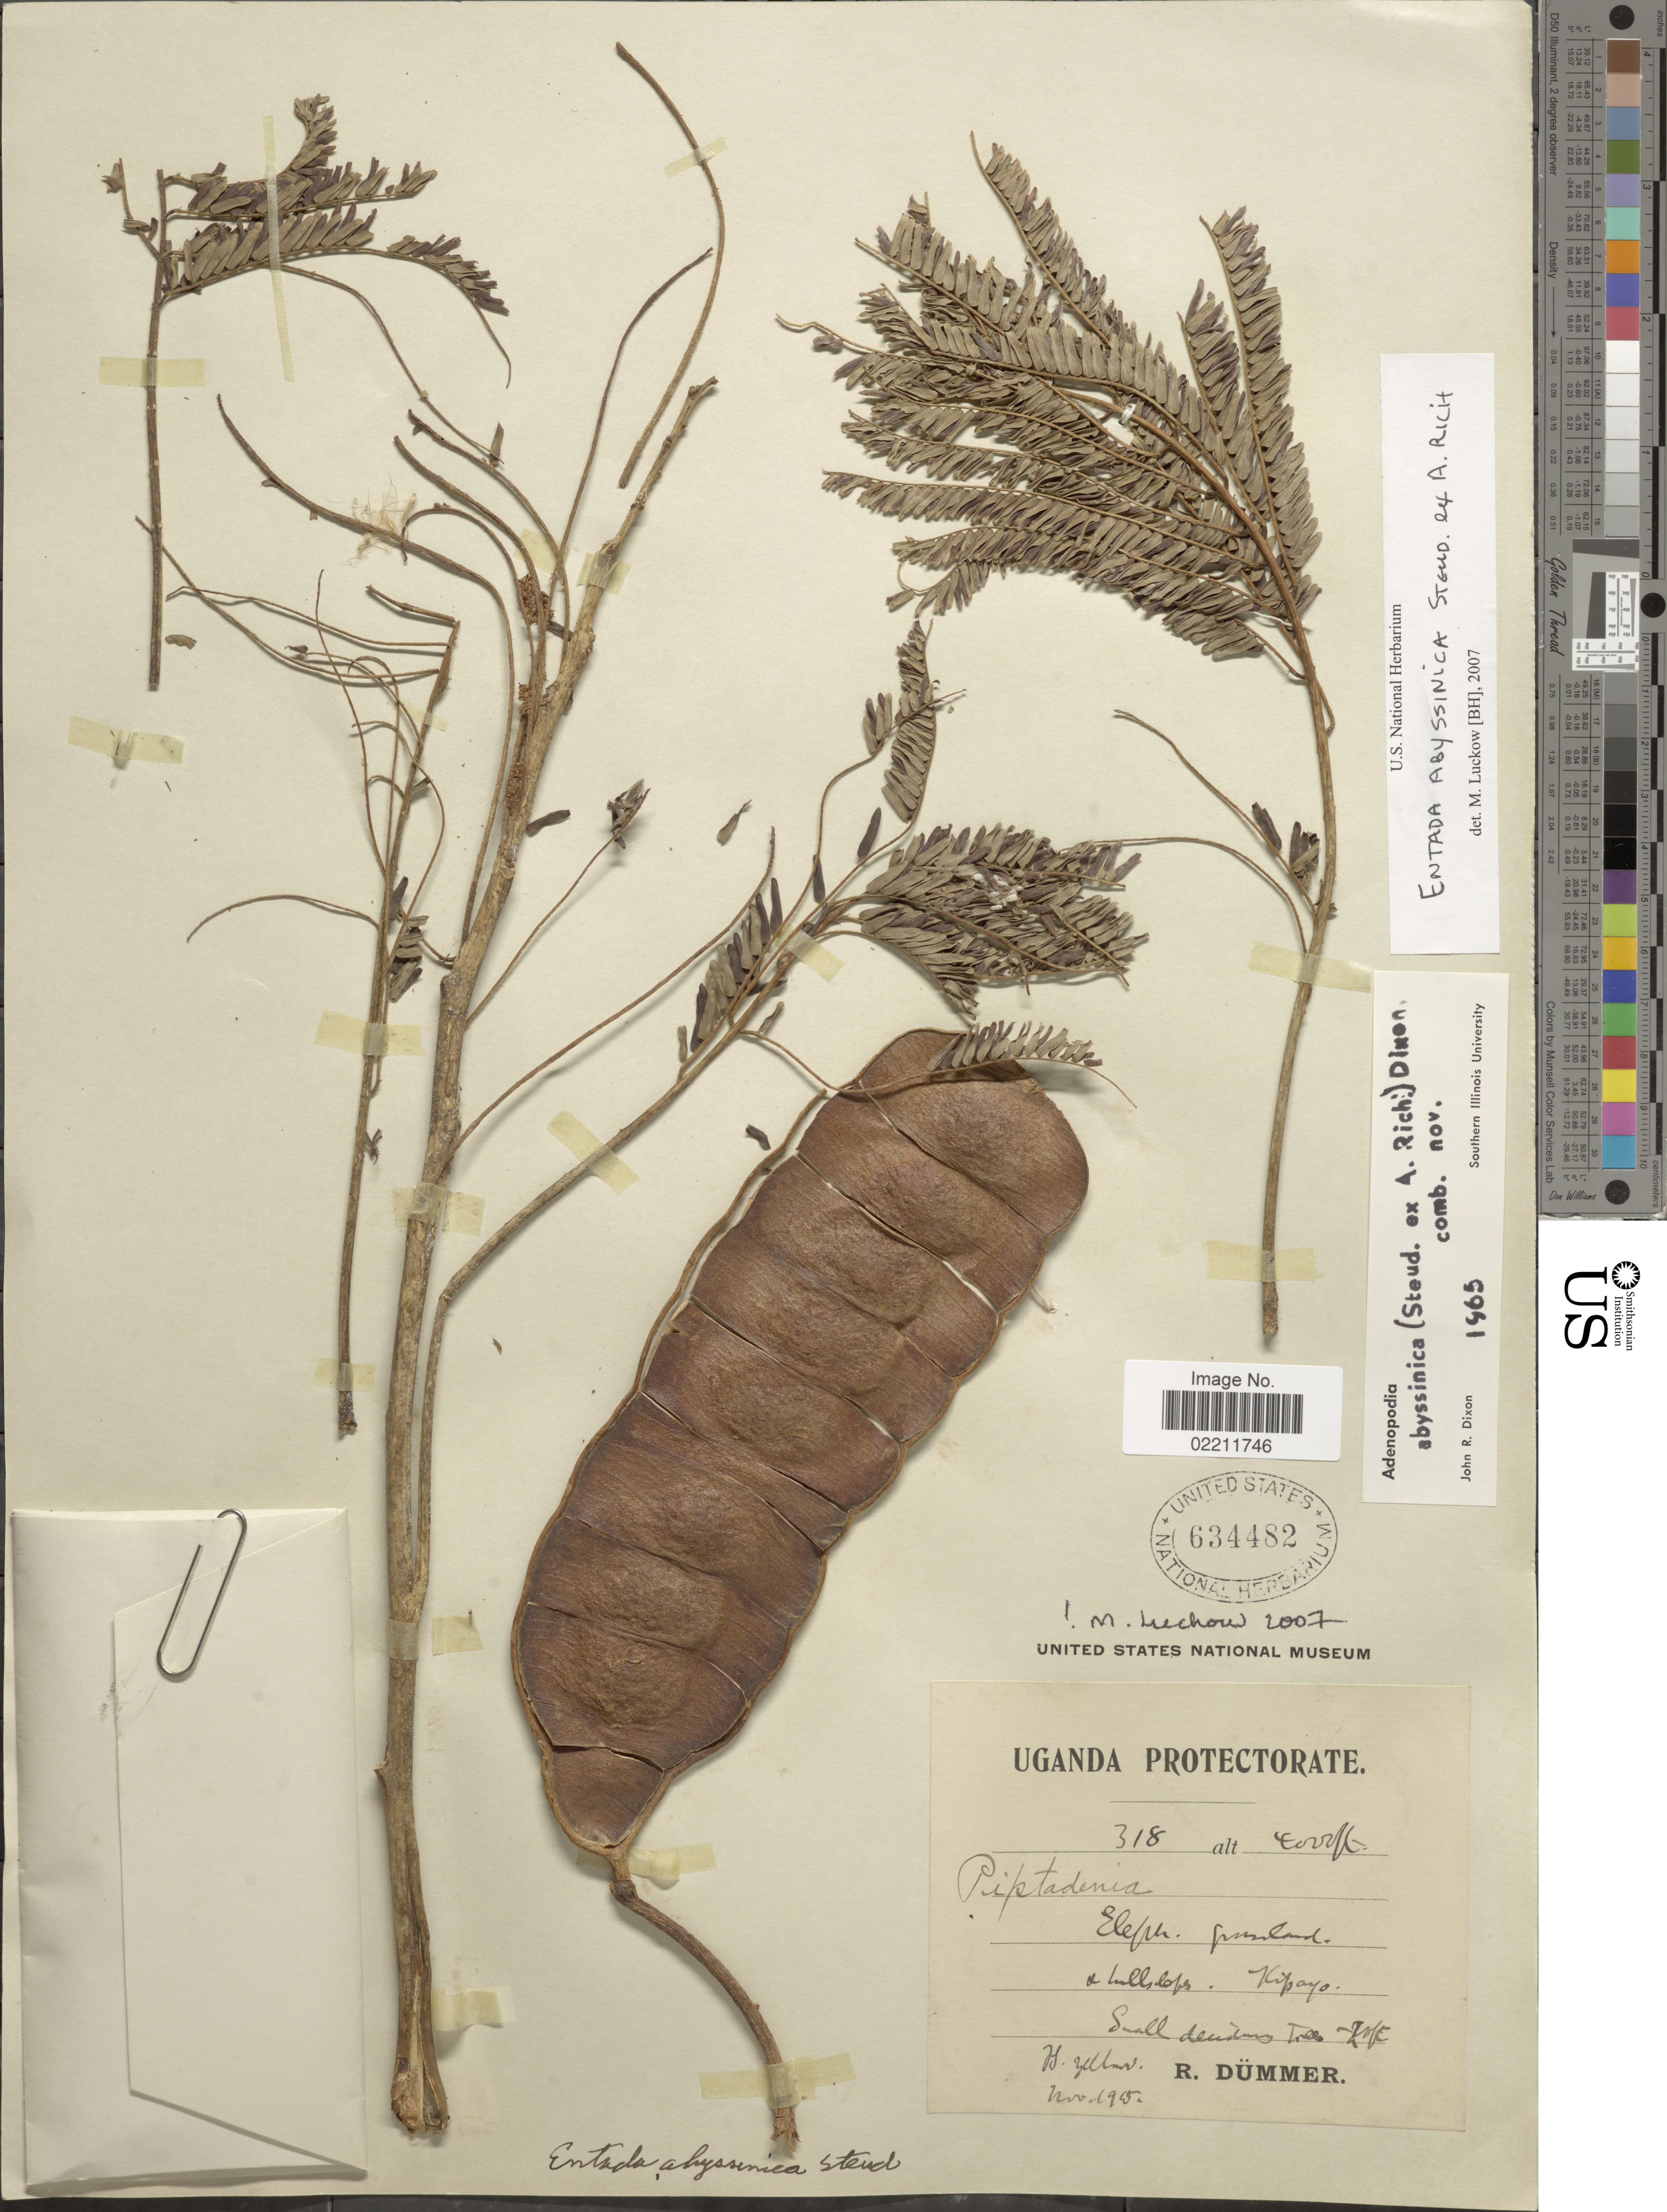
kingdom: Plantae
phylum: Tracheophyta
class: Magnoliopsida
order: Fabales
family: Fabaceae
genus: Entada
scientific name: Entada abyssinica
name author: Steud. ex A. Rich.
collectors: R. A. Dümmer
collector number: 318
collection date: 1915-11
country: Uganda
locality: Uganda Protectorate. Kipayo.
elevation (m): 1219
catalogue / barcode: US 634482